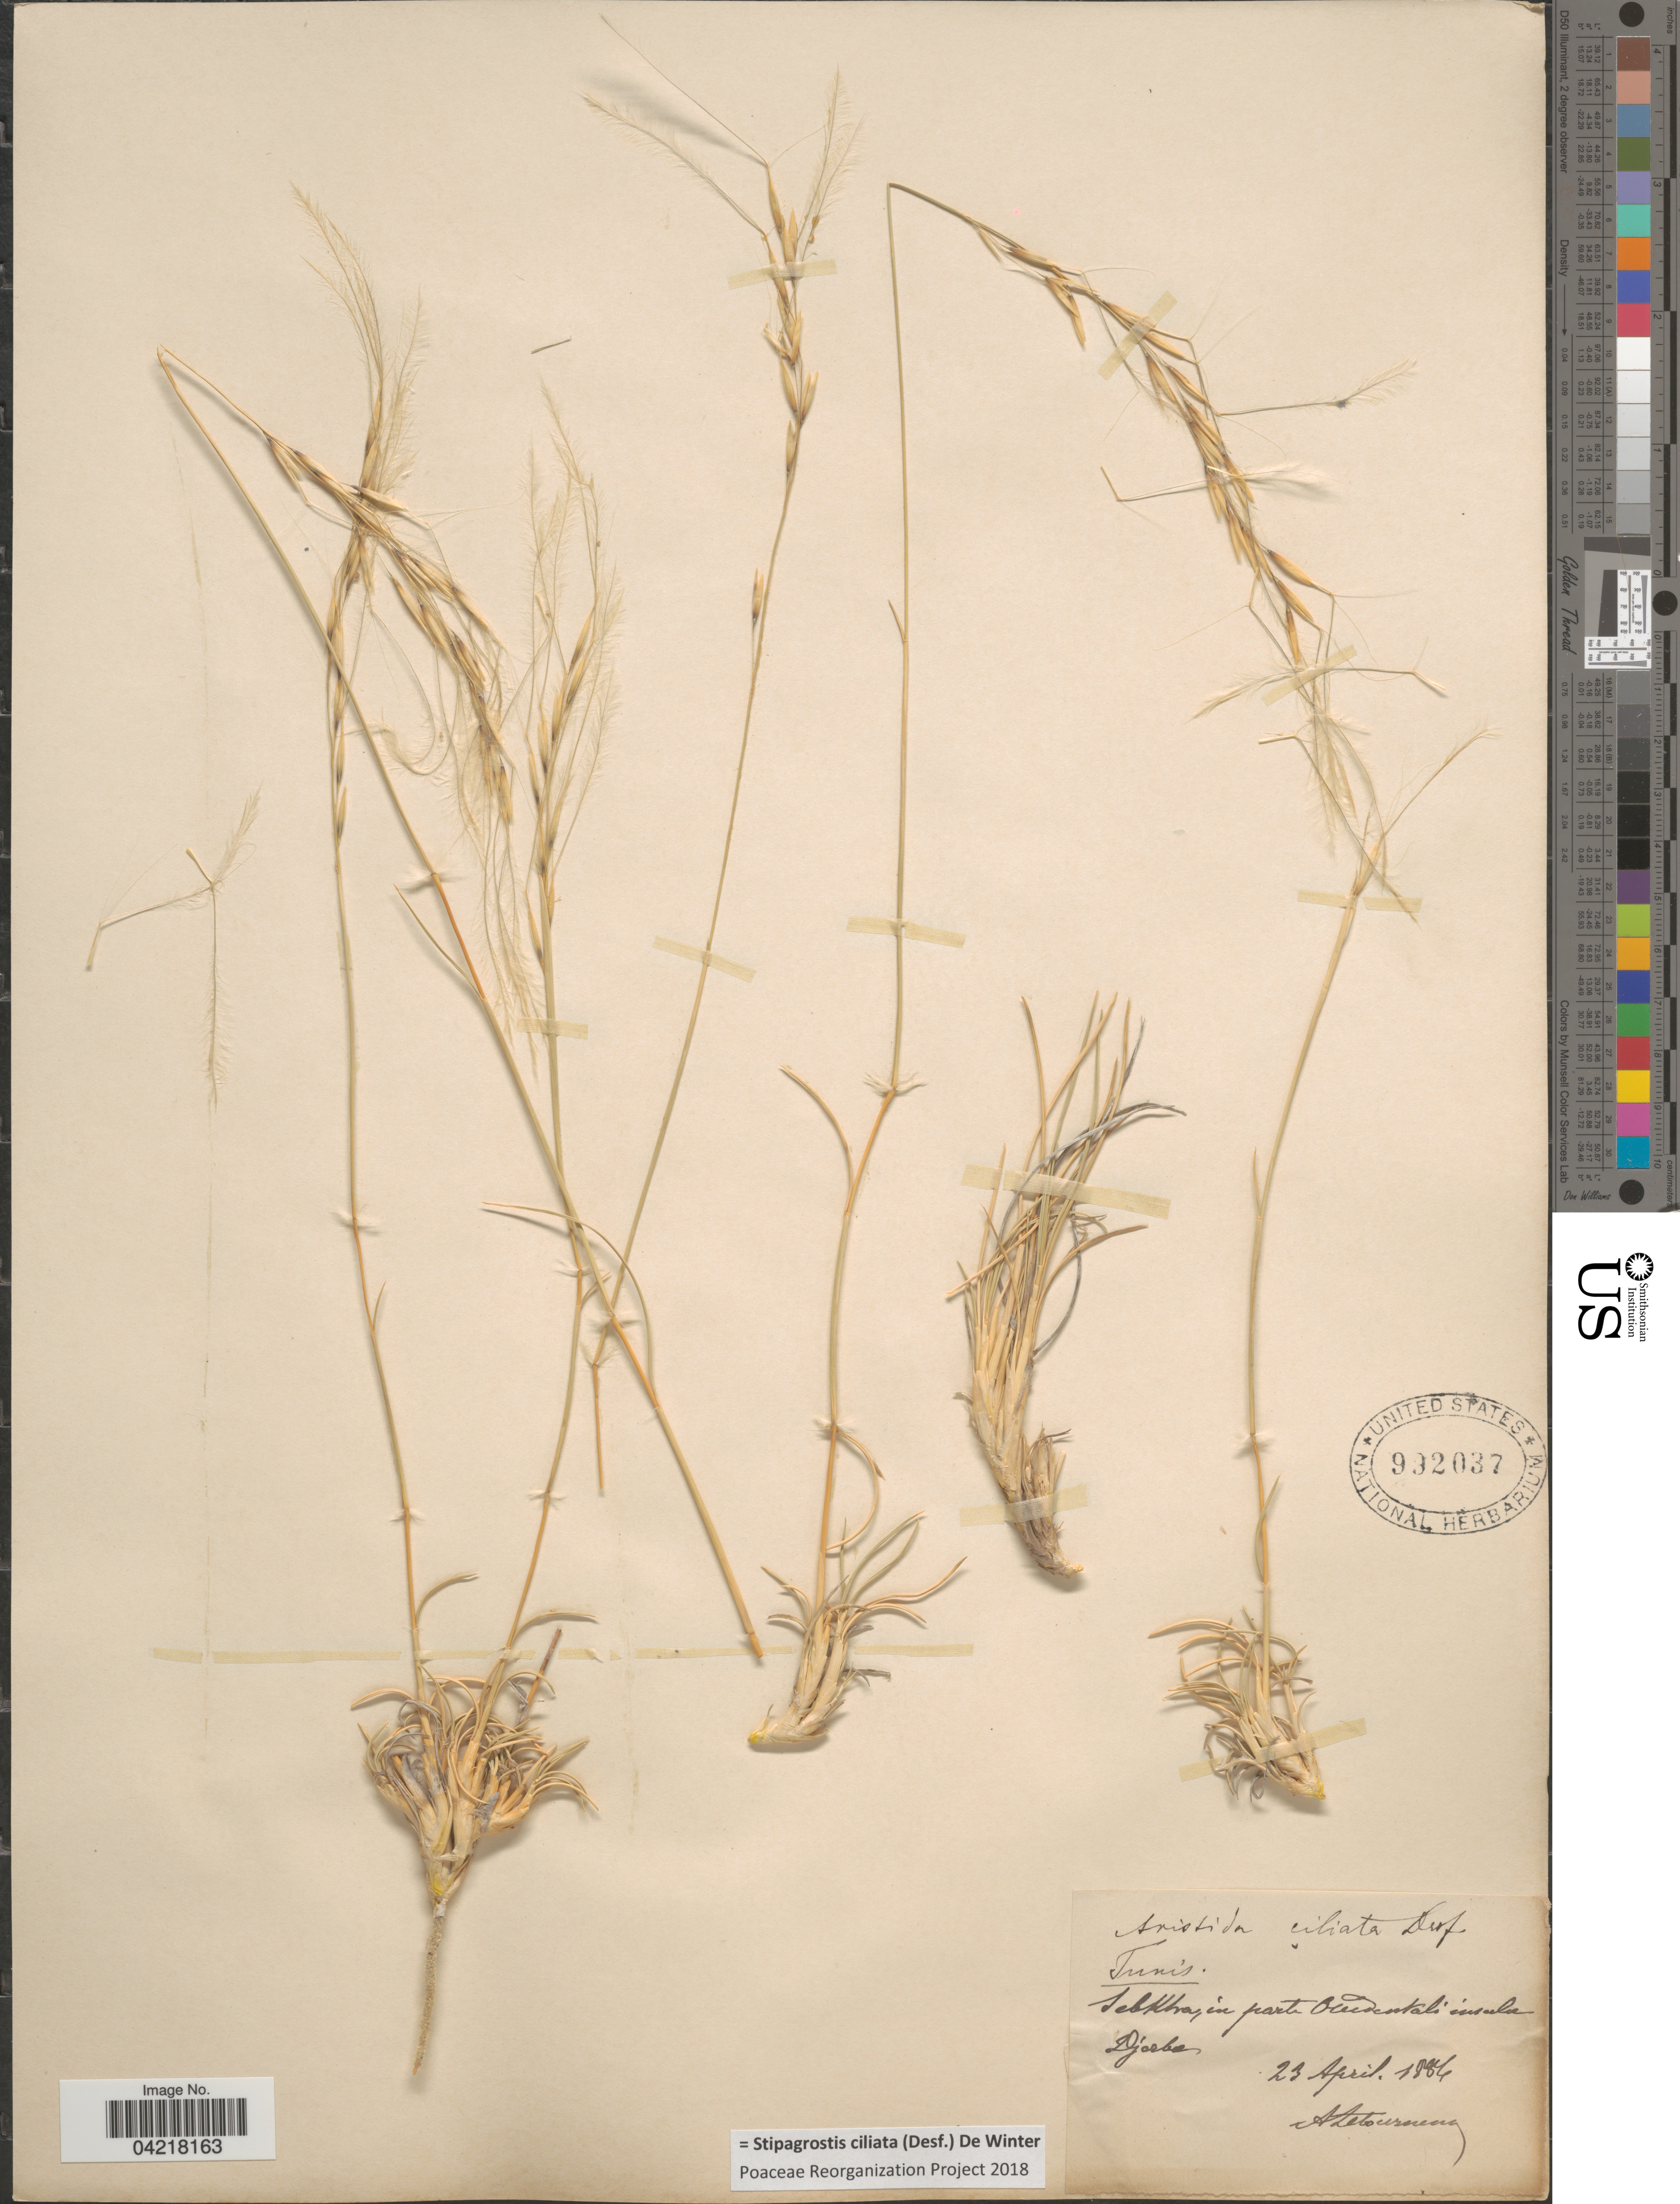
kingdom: Plantae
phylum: Tracheophyta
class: Liliopsida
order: Poales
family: Poaceae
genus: Stipagrostis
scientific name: Stipagrostis ciliata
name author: (Desf.) De Winter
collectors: A. Letourneux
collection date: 1886-04-23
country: Tunisia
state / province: Tunis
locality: Sebkha, in part Occidentali insula Djorba.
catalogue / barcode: US 992037